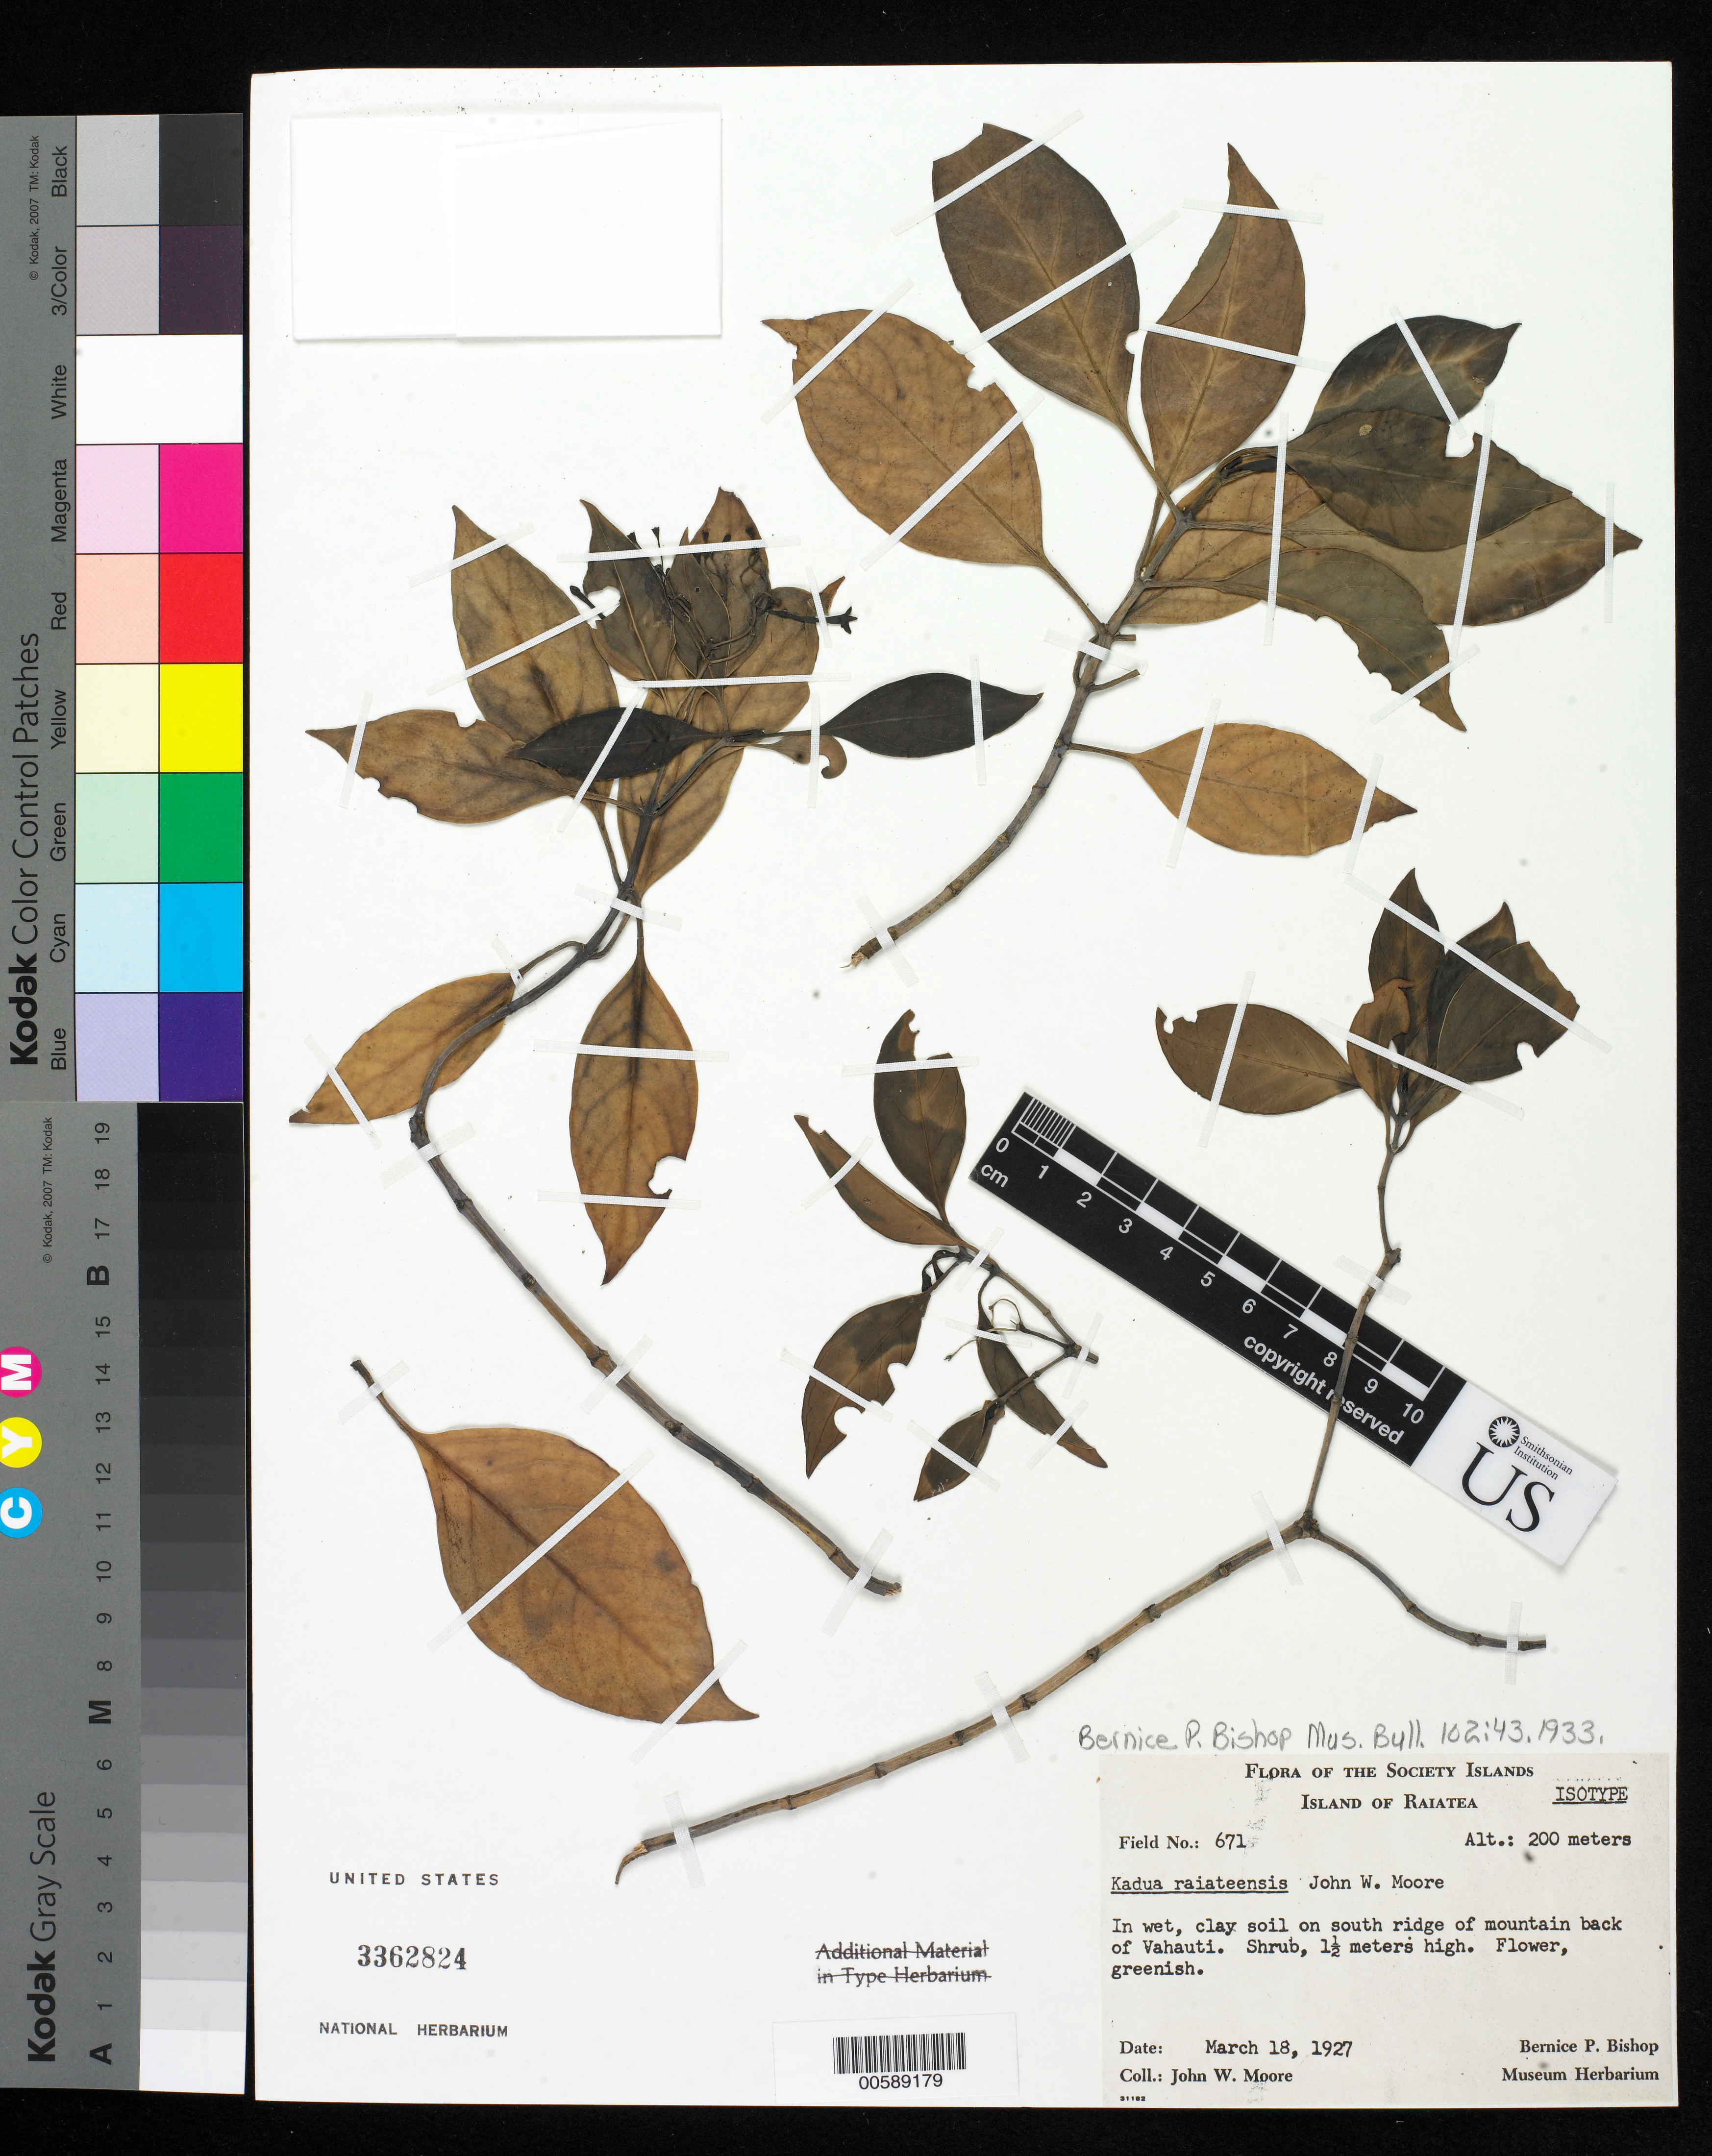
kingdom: Plantae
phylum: Tracheophyta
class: Magnoliopsida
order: Gentianales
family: Rubiaceae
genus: Kadua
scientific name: Kadua raiateensis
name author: J.W. Moore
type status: Isotype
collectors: J. W. Moore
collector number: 671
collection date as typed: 18 Mar 1927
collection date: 1927-03-18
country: French Polynesia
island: Raiatea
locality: S. ridge of mountain back of Vahauti.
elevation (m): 200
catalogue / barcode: US 3362824